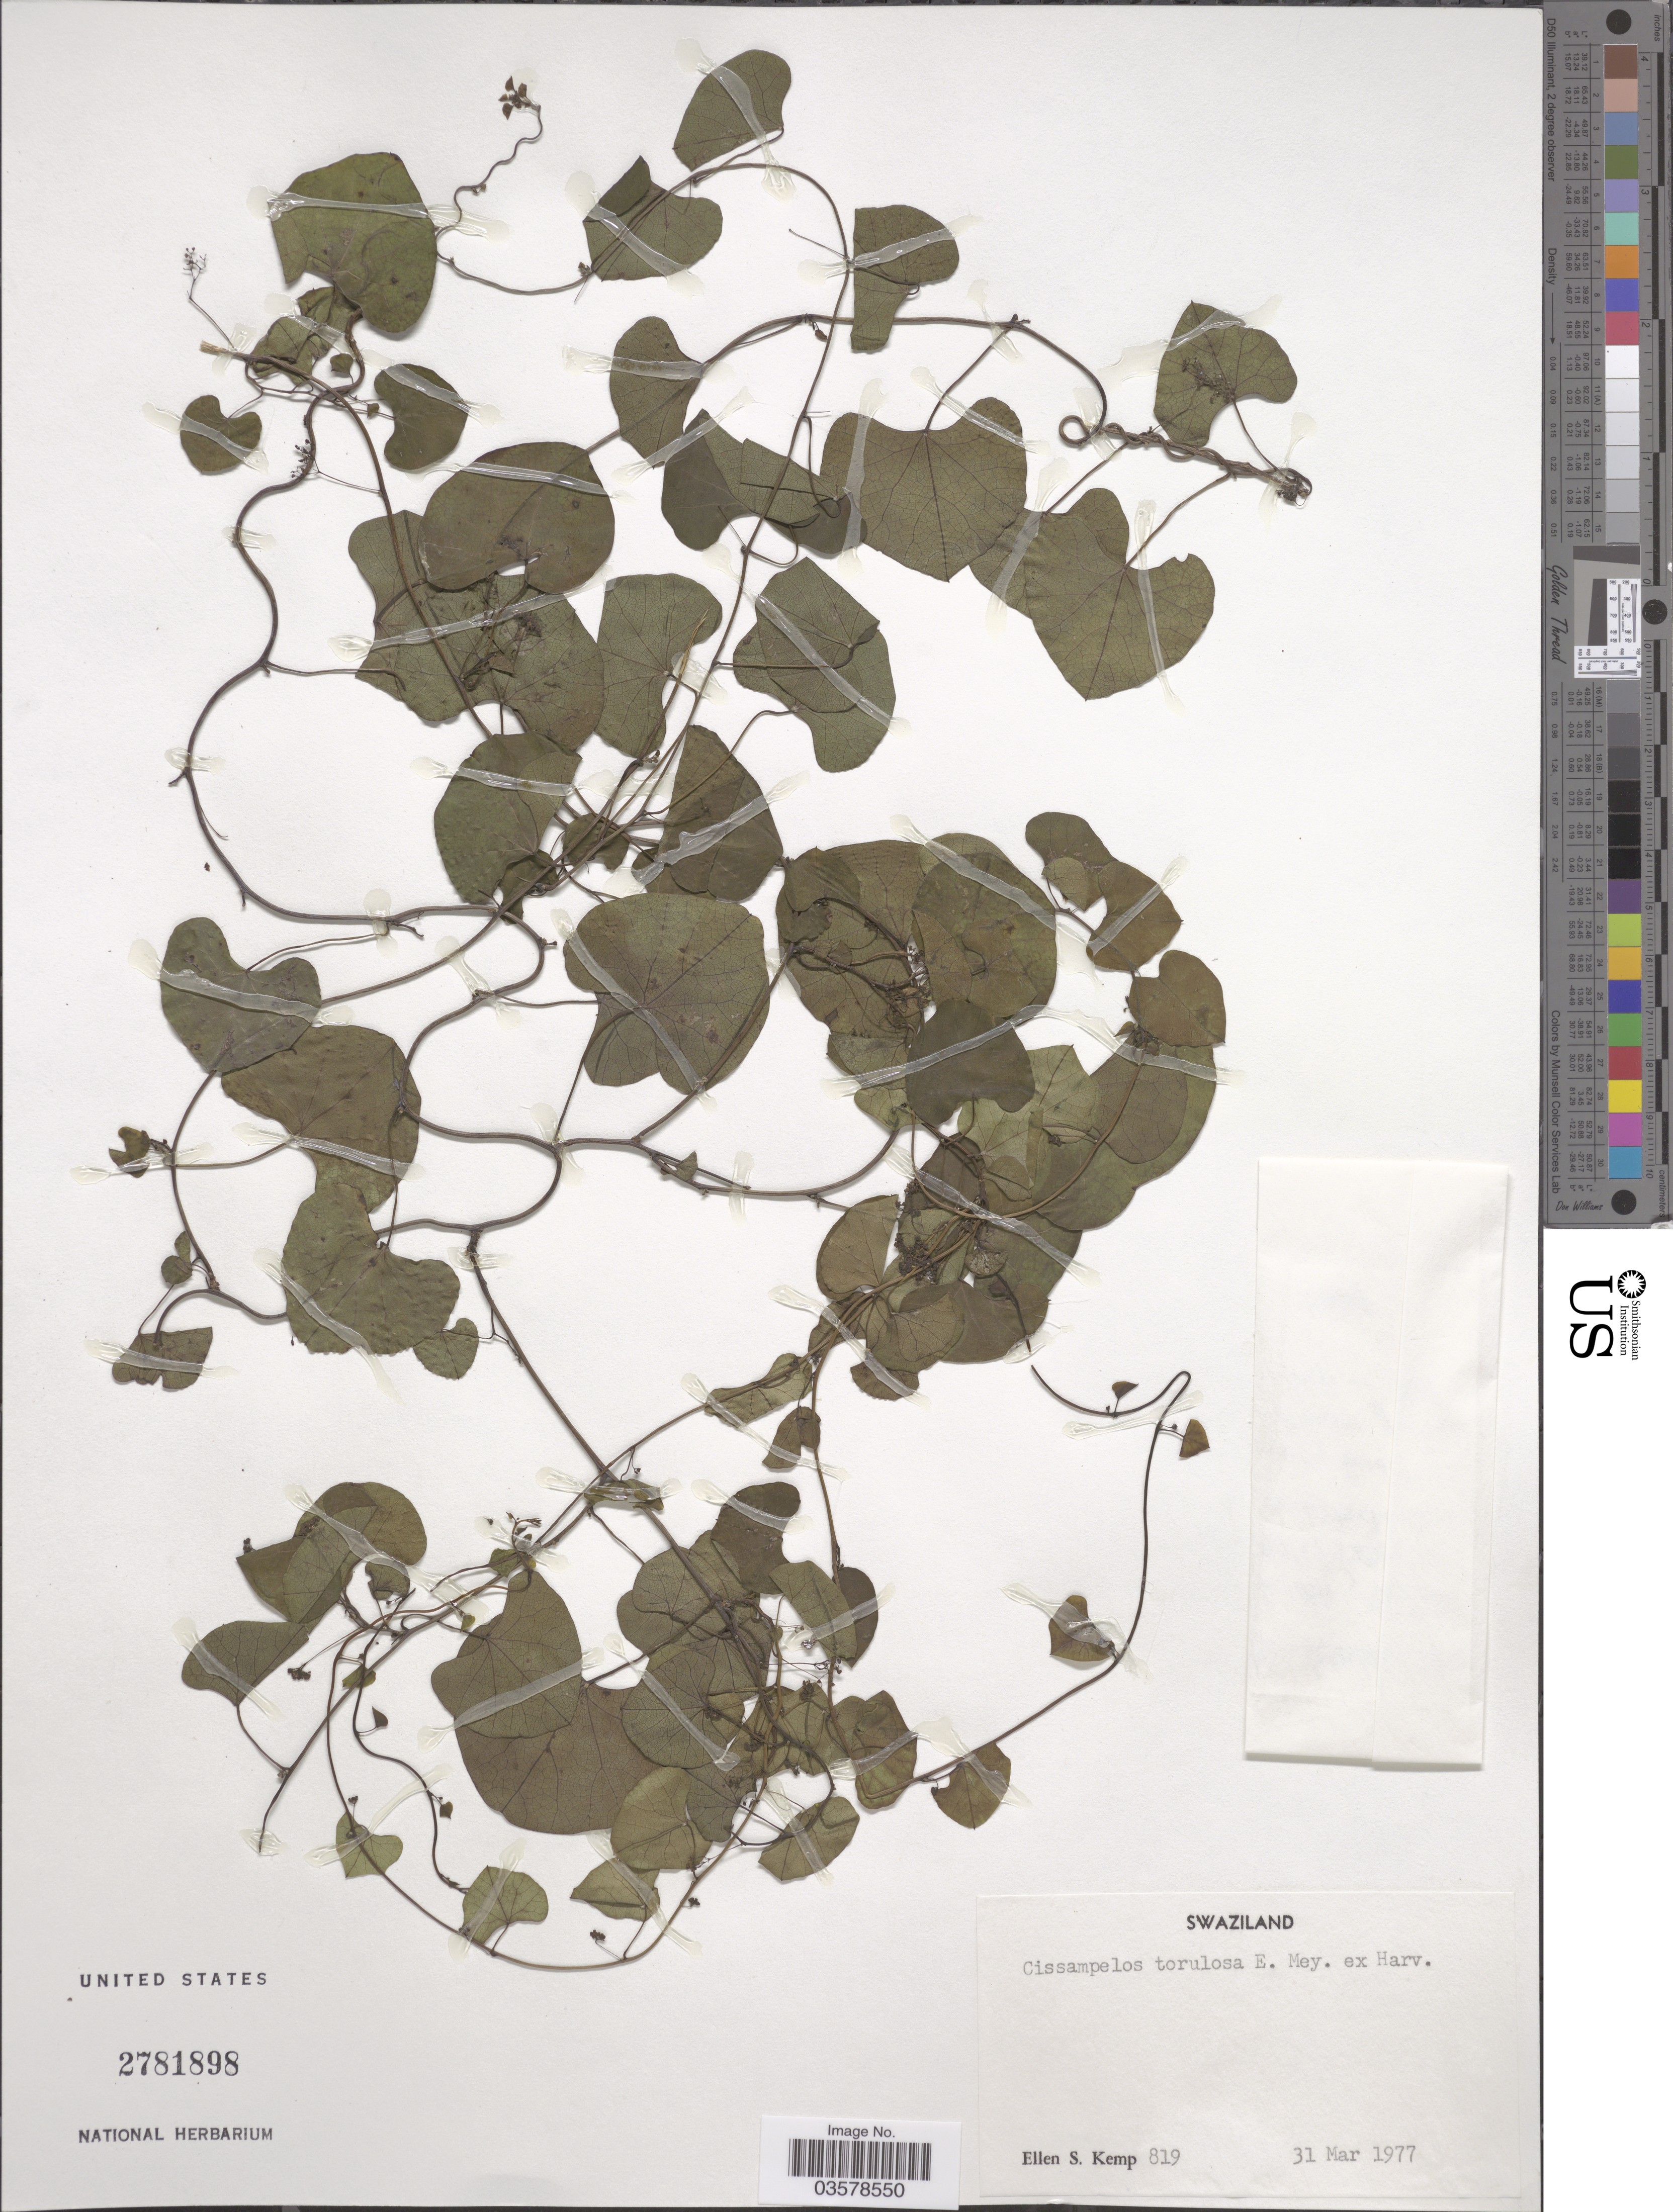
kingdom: Plantae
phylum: Tracheophyta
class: Magnoliopsida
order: Ranunculales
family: Menispermaceae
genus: Cissampelos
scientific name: Cissampelos torulosa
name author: E. Mey. ex Harv. & Sond.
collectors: E. S. Kemp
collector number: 819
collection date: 1977-03-31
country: Eswatini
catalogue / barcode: US 2781898